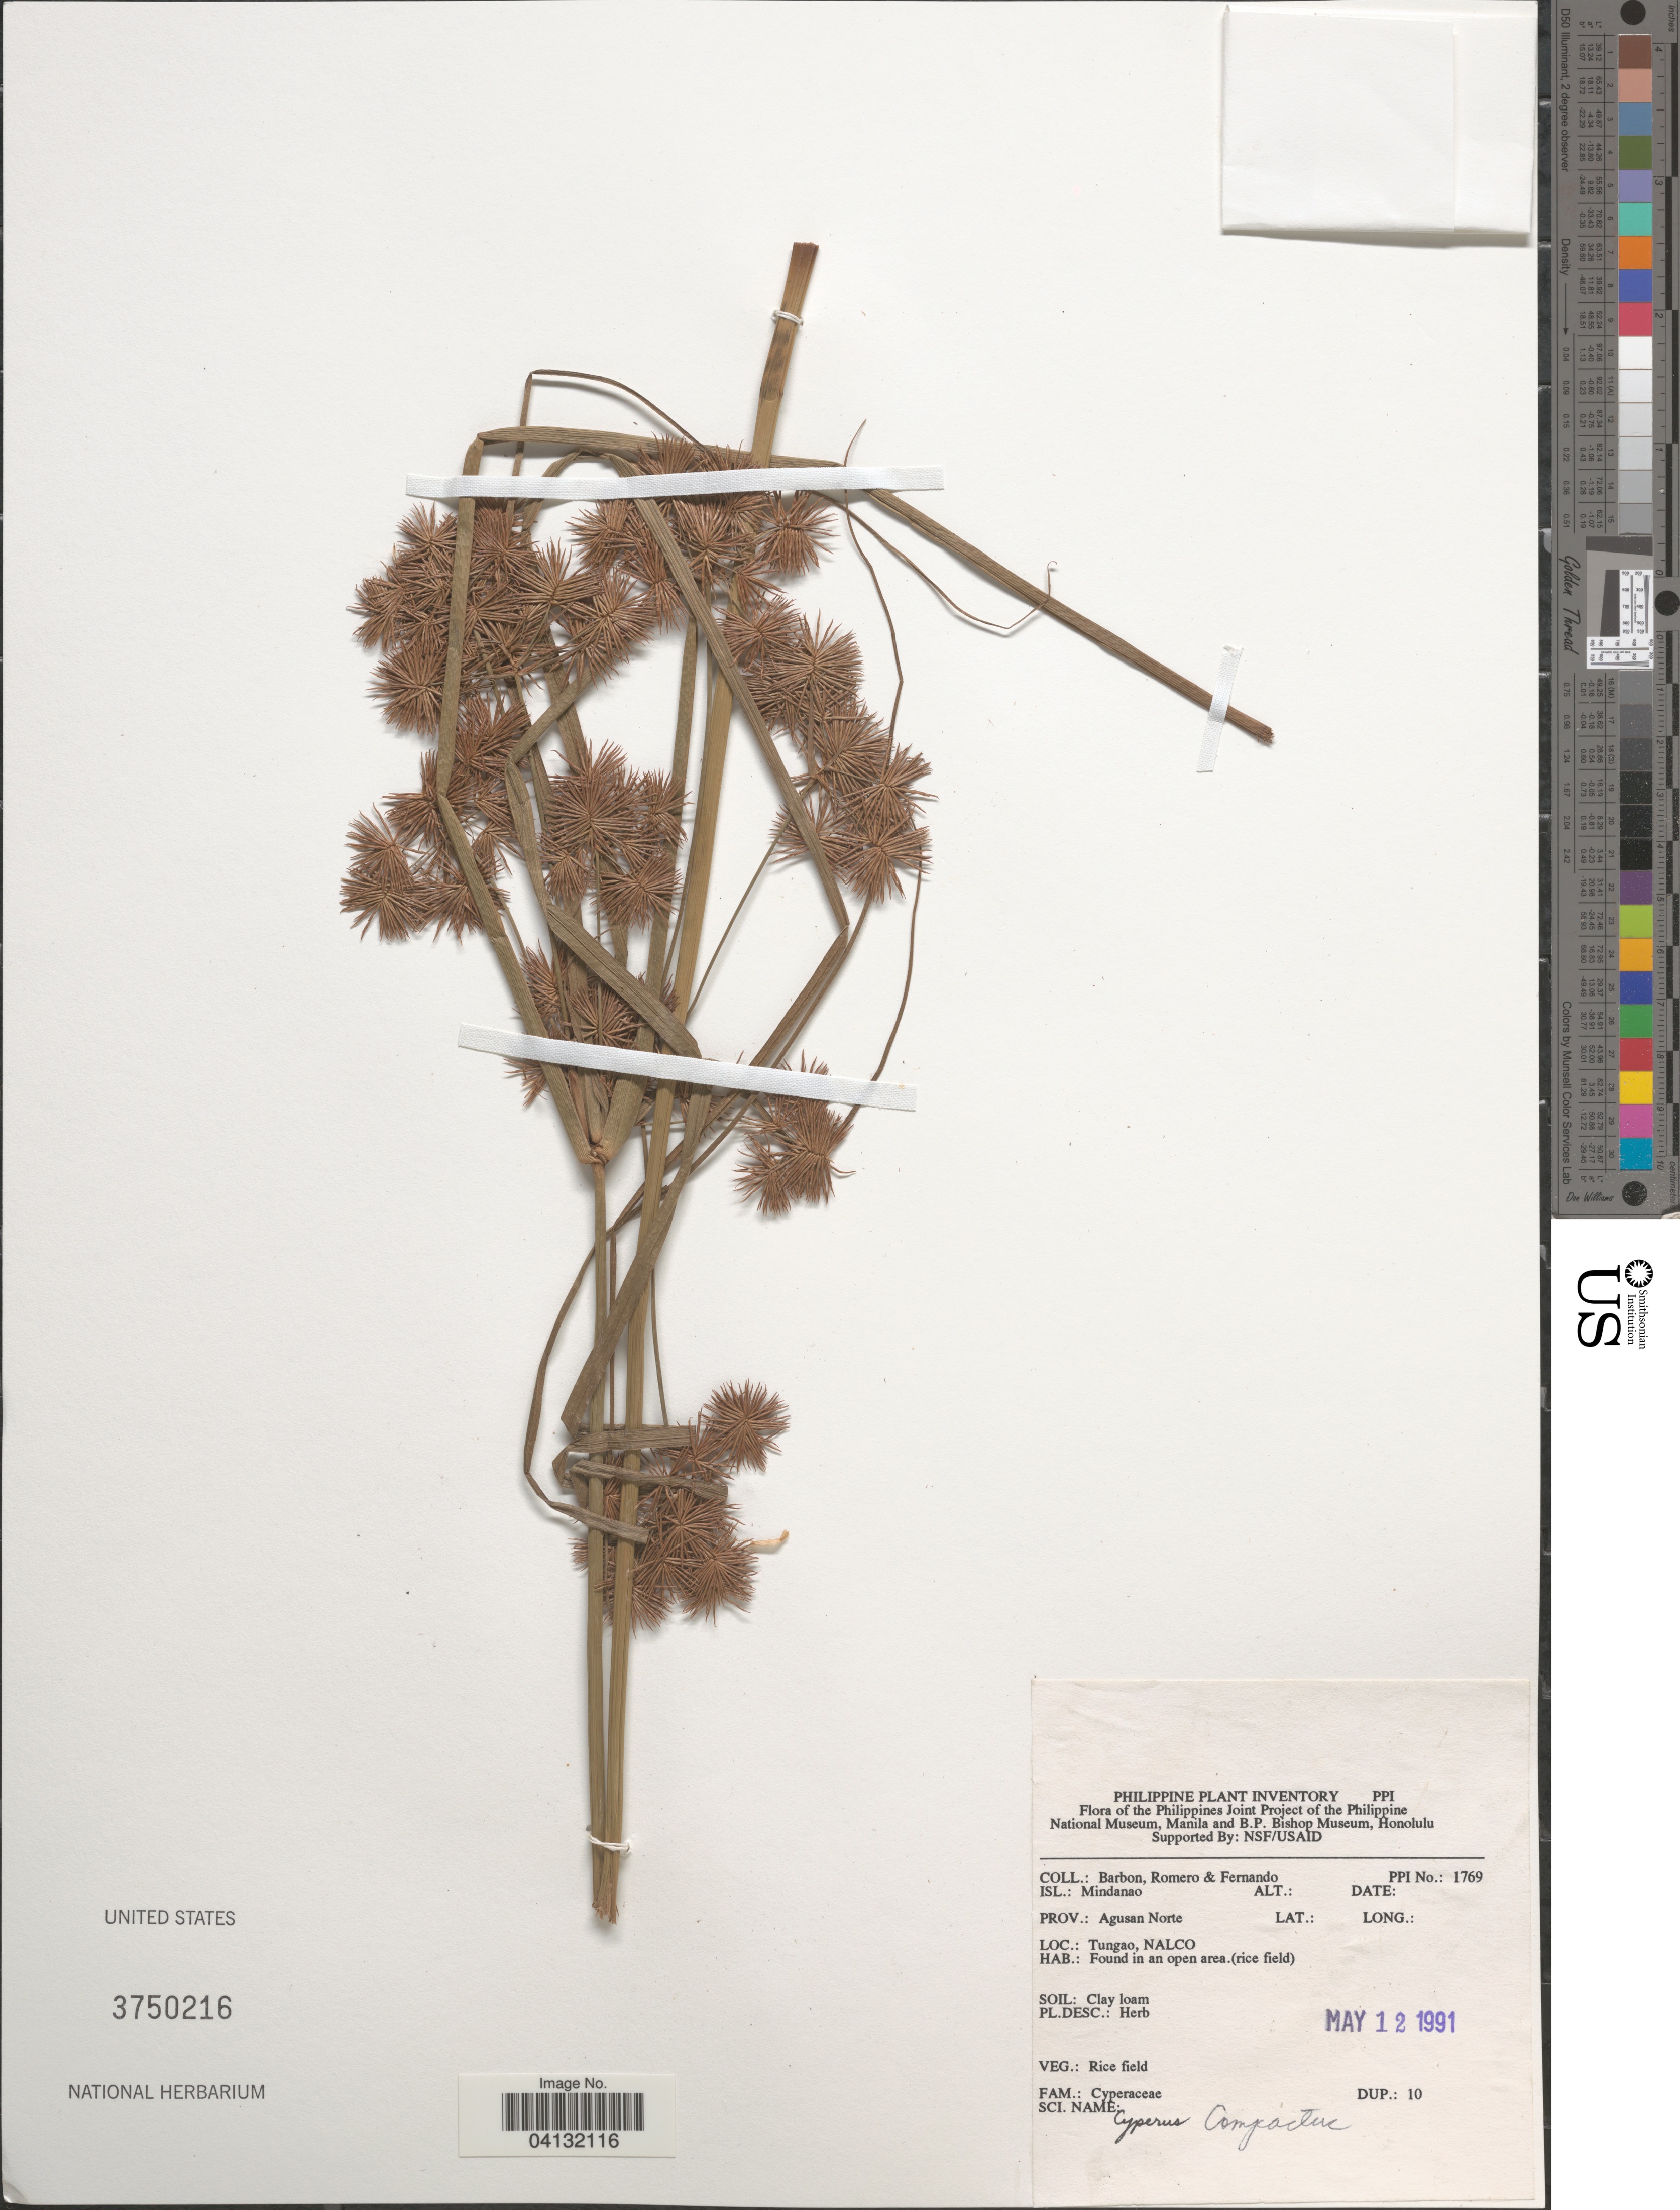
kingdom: Plantae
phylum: Tracheophyta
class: Liliopsida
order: Poales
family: Cyperaceae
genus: Cyperus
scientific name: Cyperus compactus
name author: Retz.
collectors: Barbon, -. Romero & -- Fernando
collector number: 1769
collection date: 1991-05-12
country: Philippines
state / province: Caraga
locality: Isl.: Mindanao. Prov.: Agusan Norte. Tungao, NALCO.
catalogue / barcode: US 3750216